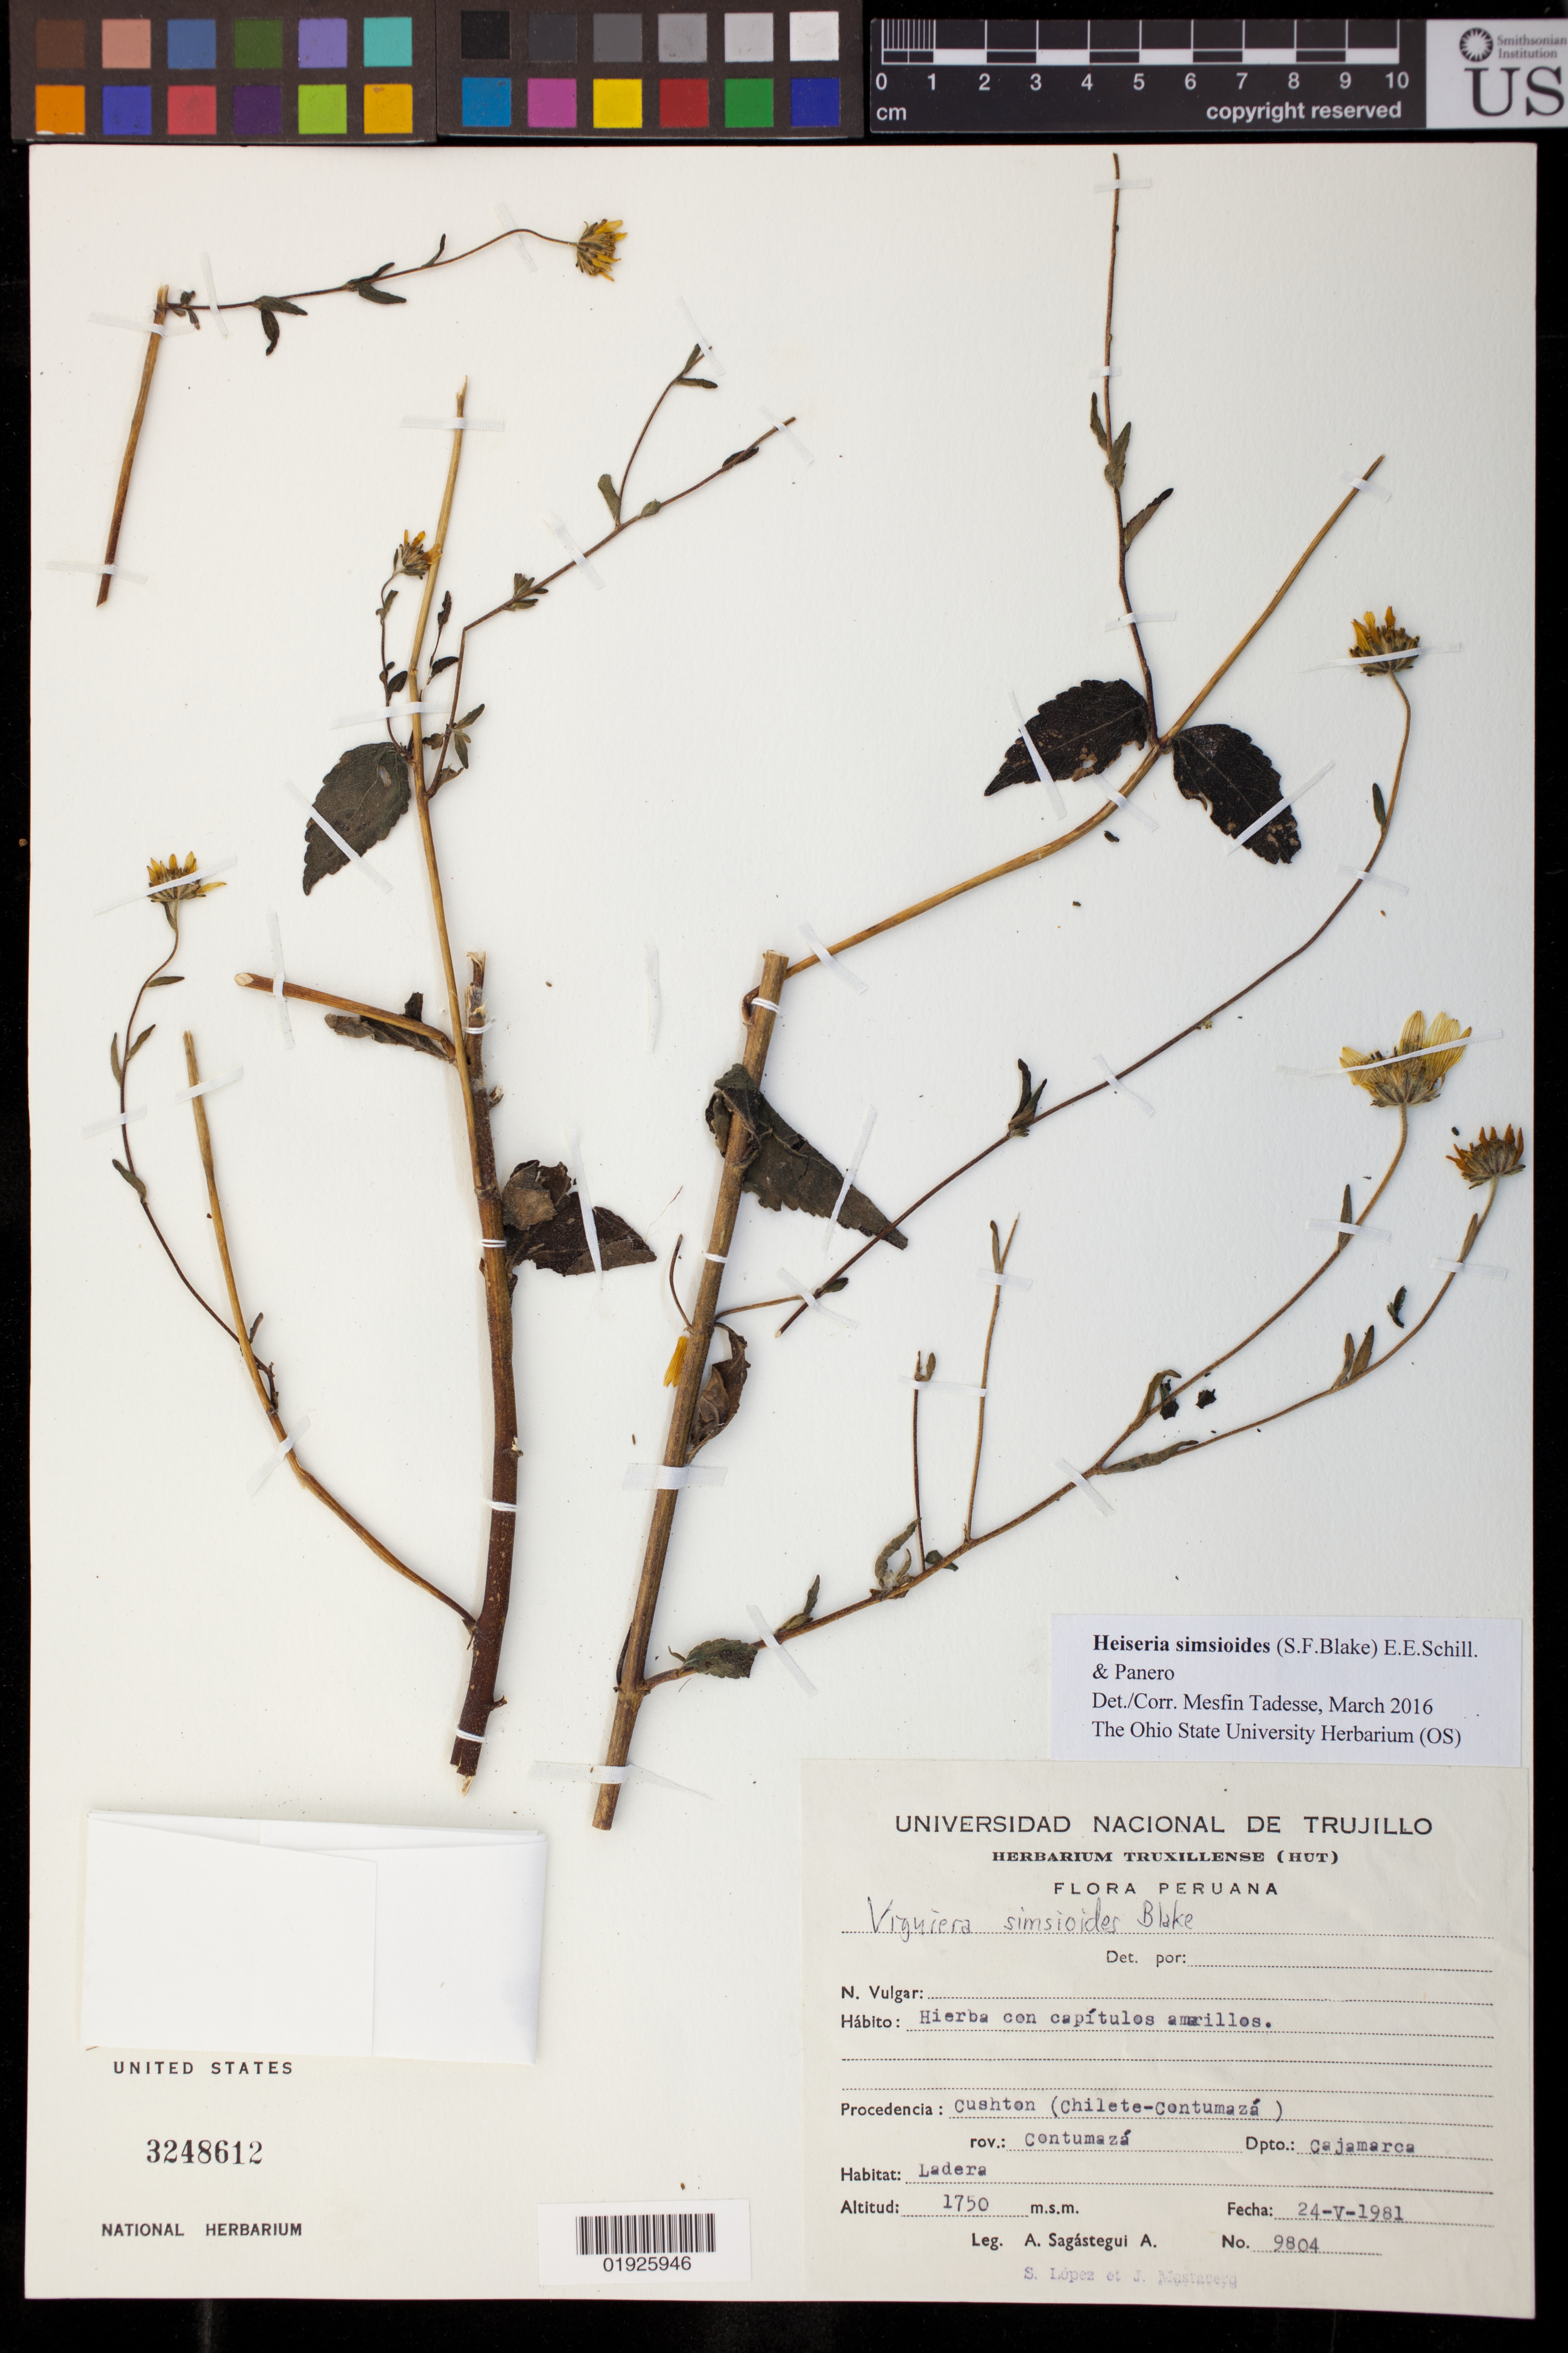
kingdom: Plantae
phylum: Tracheophyta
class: Magnoliopsida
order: Asterales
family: Asteraceae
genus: Heiseria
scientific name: Heiseria simsioides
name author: (S.F. Blake) E.E. Schill. & Panero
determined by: Tadesse, M.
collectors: A. Sagástegui A., S. Lopez & J. Mostacero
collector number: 9804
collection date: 1981-05-24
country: Peru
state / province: Cajamarca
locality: Procedencia: Cushton (Chilete-Contumaza) rov. Contumaza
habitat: Ladera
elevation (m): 1750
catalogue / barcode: US 3248612